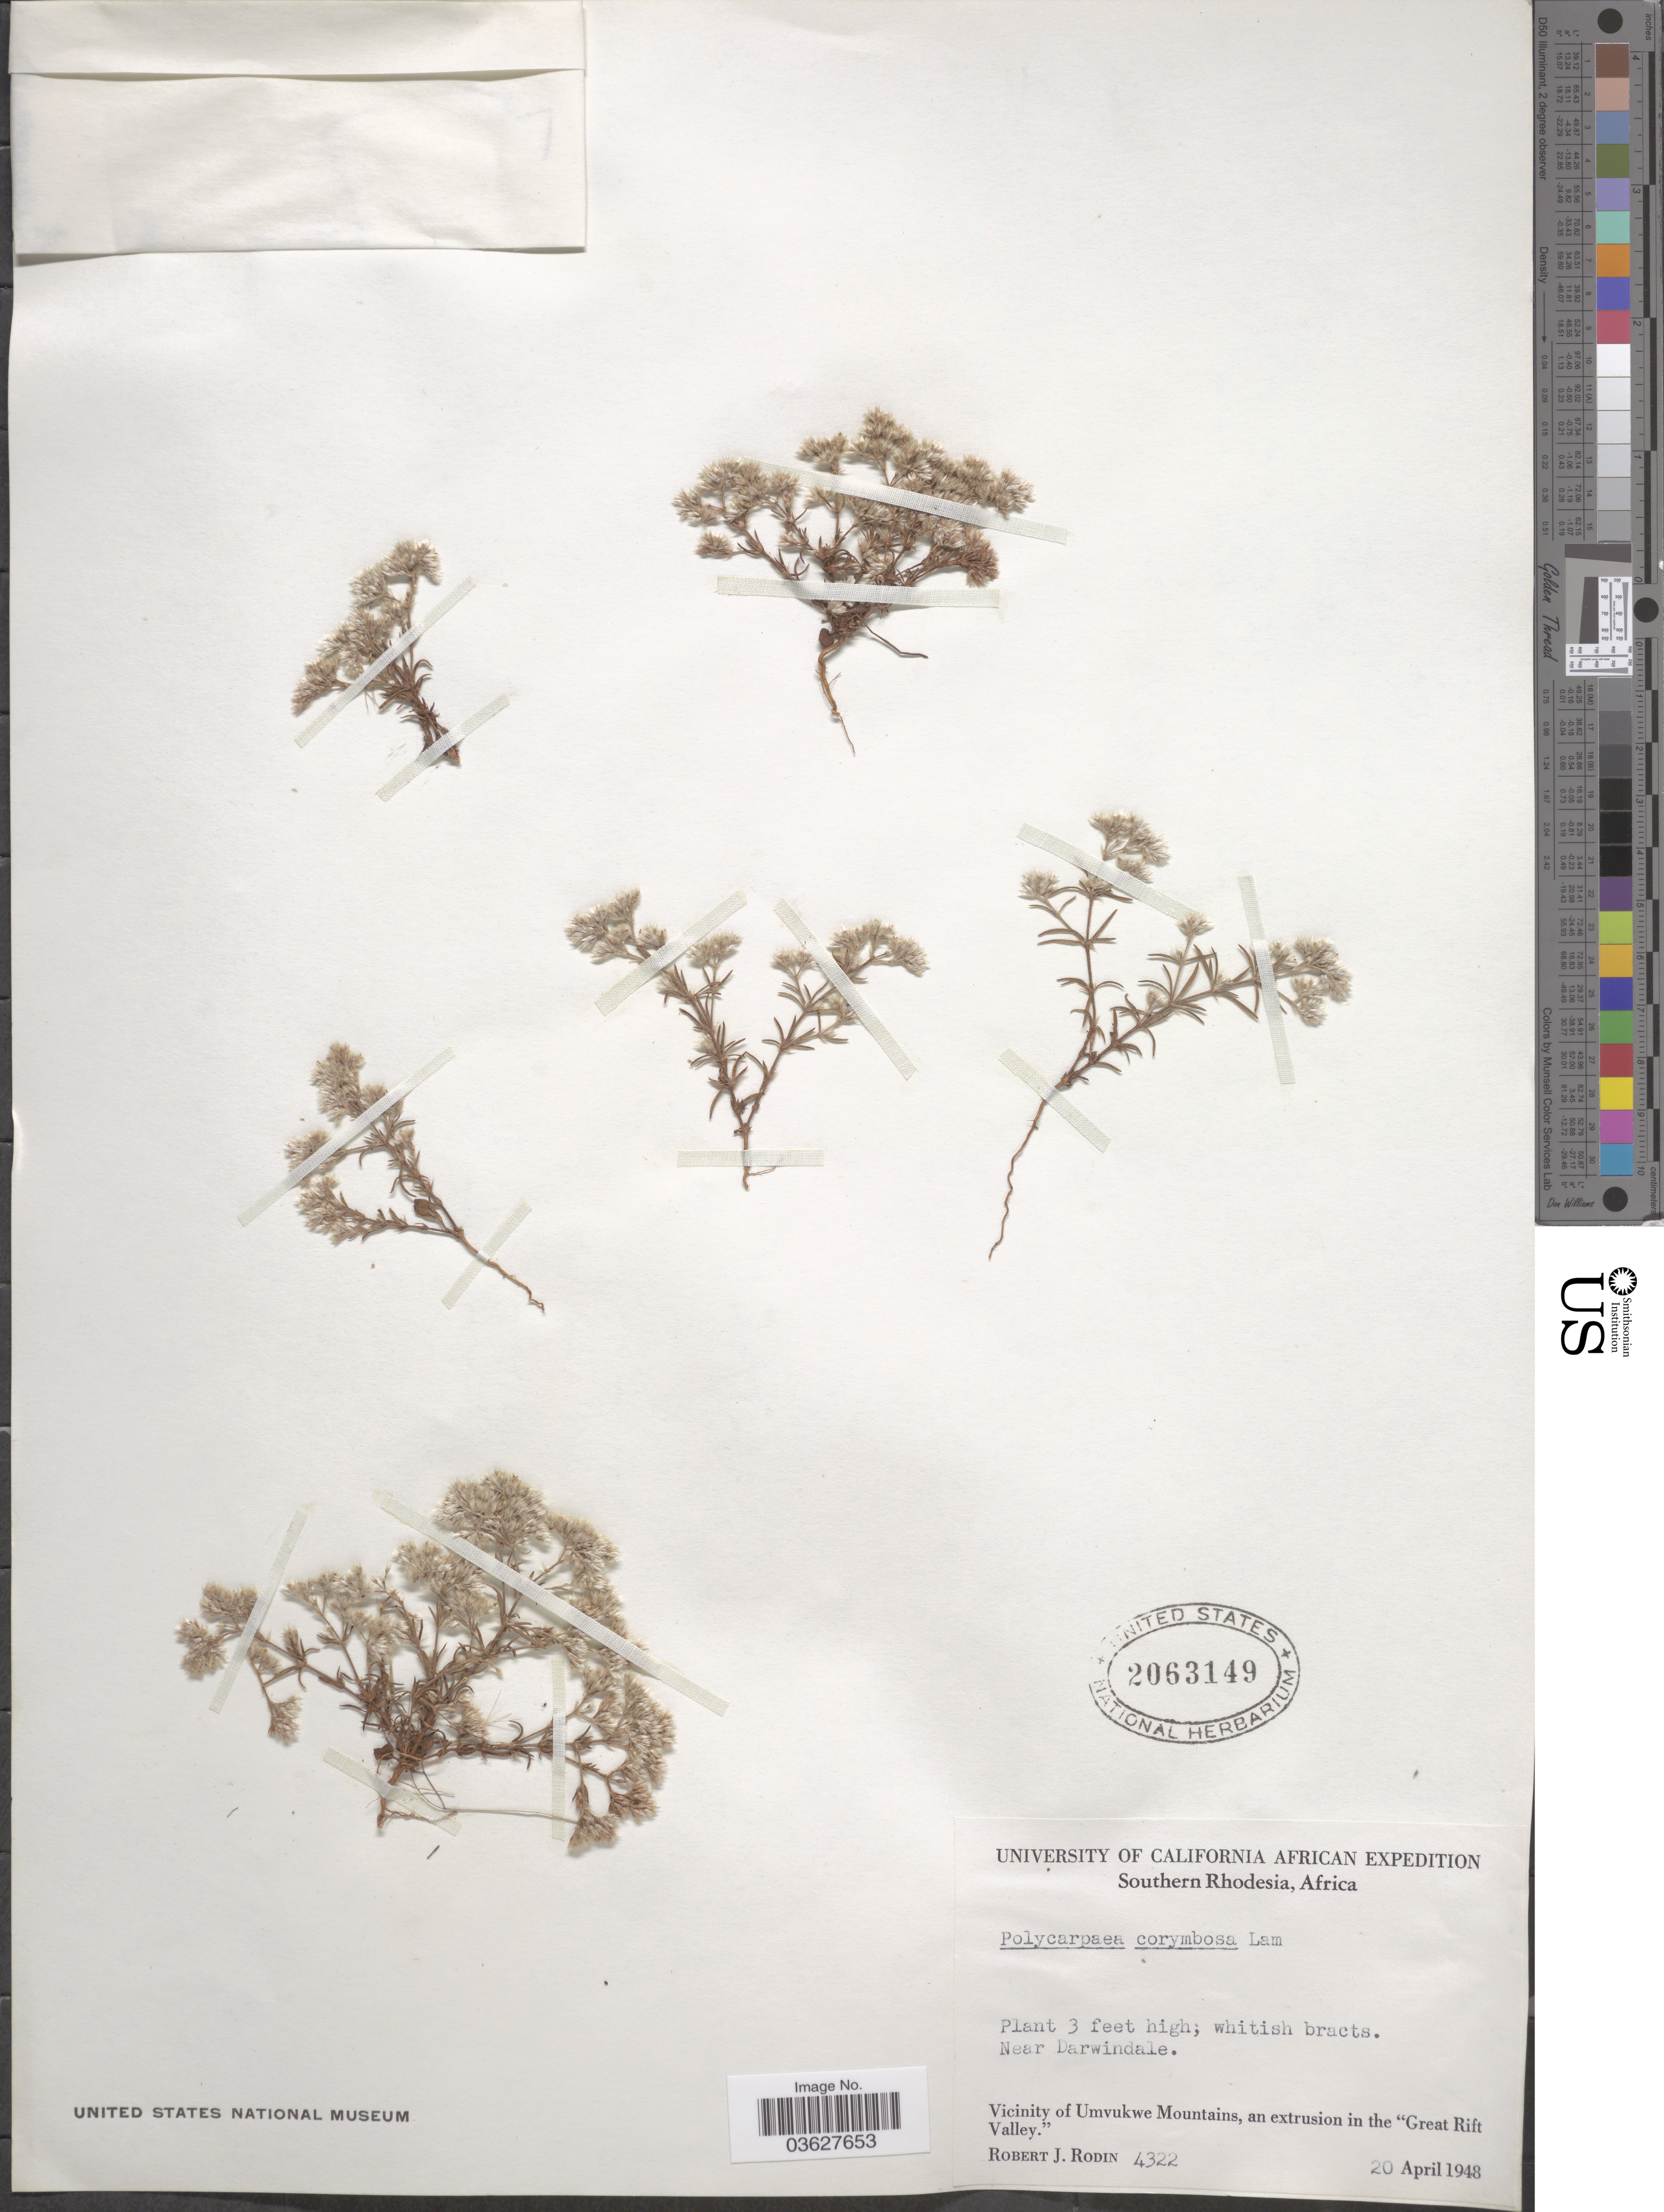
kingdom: Plantae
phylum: Tracheophyta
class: Magnoliopsida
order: Caryophyllales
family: Caryophyllaceae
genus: Polycarpaea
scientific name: Polycarpaea corymbosa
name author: (L.) Lam.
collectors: R. J. Rodin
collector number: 4322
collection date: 1948-04-20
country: Zimbabwe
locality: Southern Rhodesia. Near Darwindale. Vicinity of Umvukwe Mountains, an extrusion in the "Great Rift Valley.".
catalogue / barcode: US 2063149